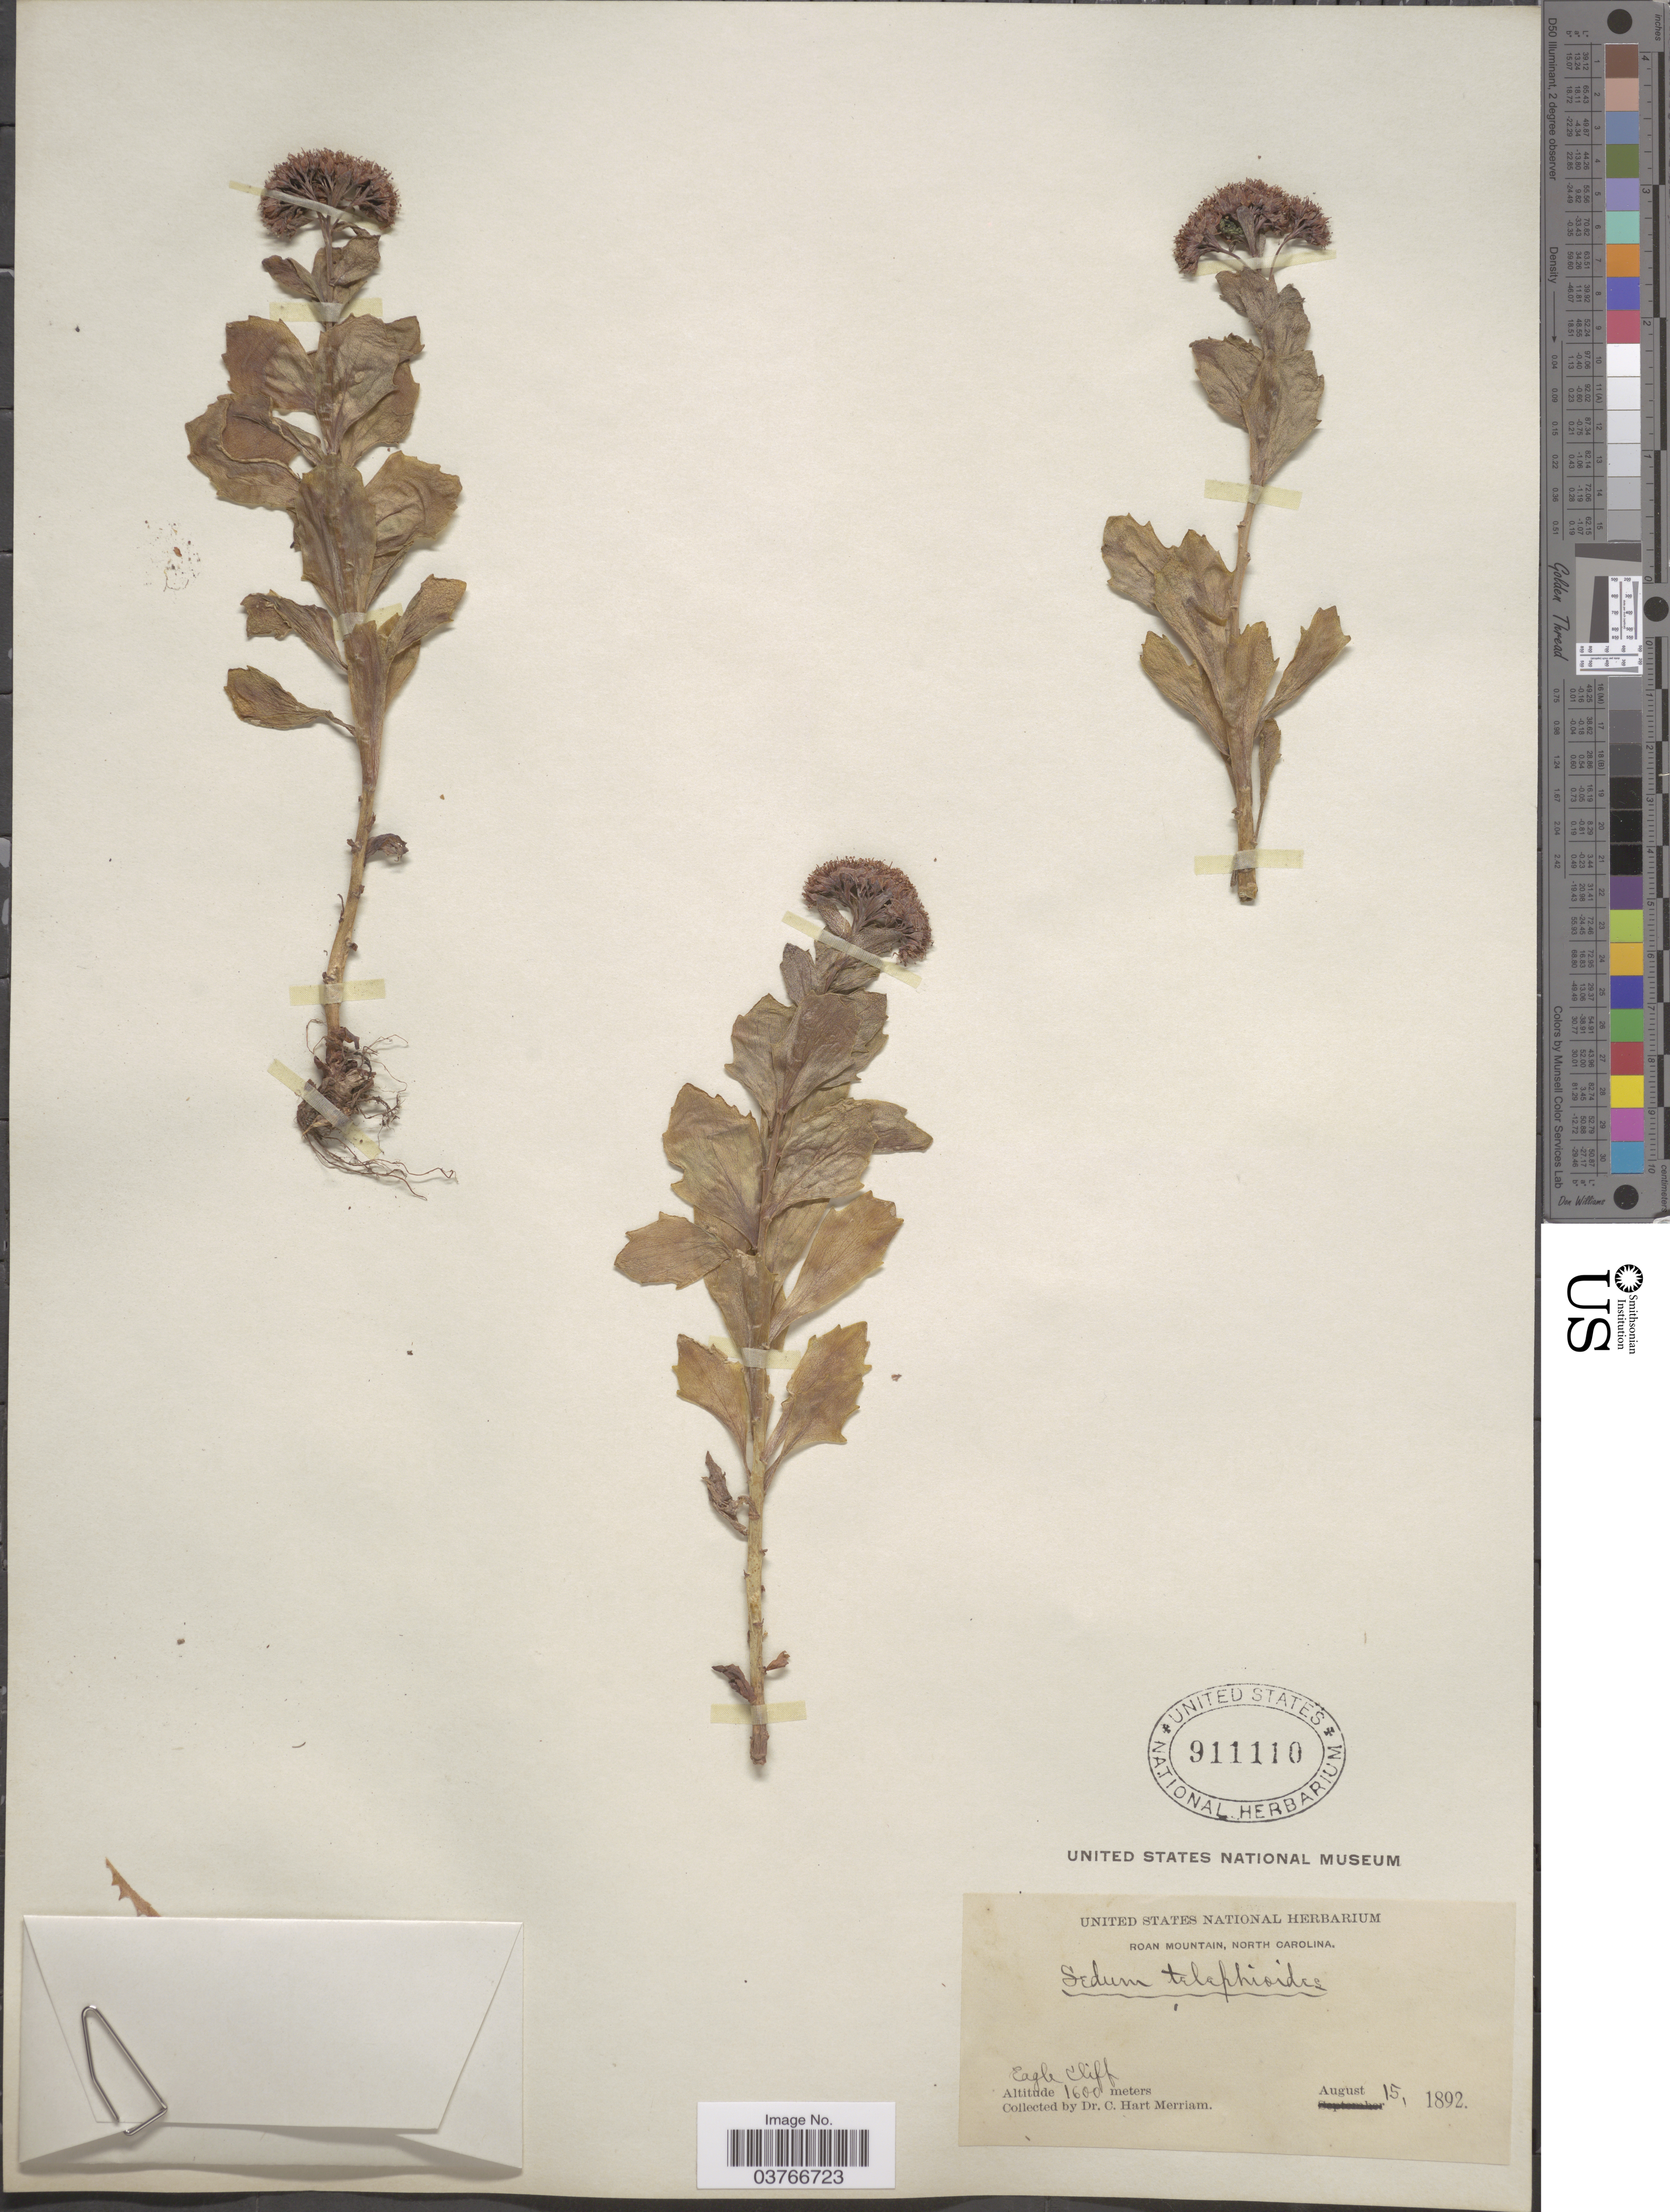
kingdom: Plantae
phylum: Tracheophyta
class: Magnoliopsida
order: Saxifragales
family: Crassulaceae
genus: Hylotelephium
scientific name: Hylotelephium telephioides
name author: (Michx.) H. Ohba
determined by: Strong, Mark T., (BOT), Smithsonian Institution - National Museum of Natural History (UNITED STATES)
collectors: C. Merriam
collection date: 1892-08-15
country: United States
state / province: North Carolina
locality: Roan Mountain. Eagle Cliff.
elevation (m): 1600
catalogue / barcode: US 911110